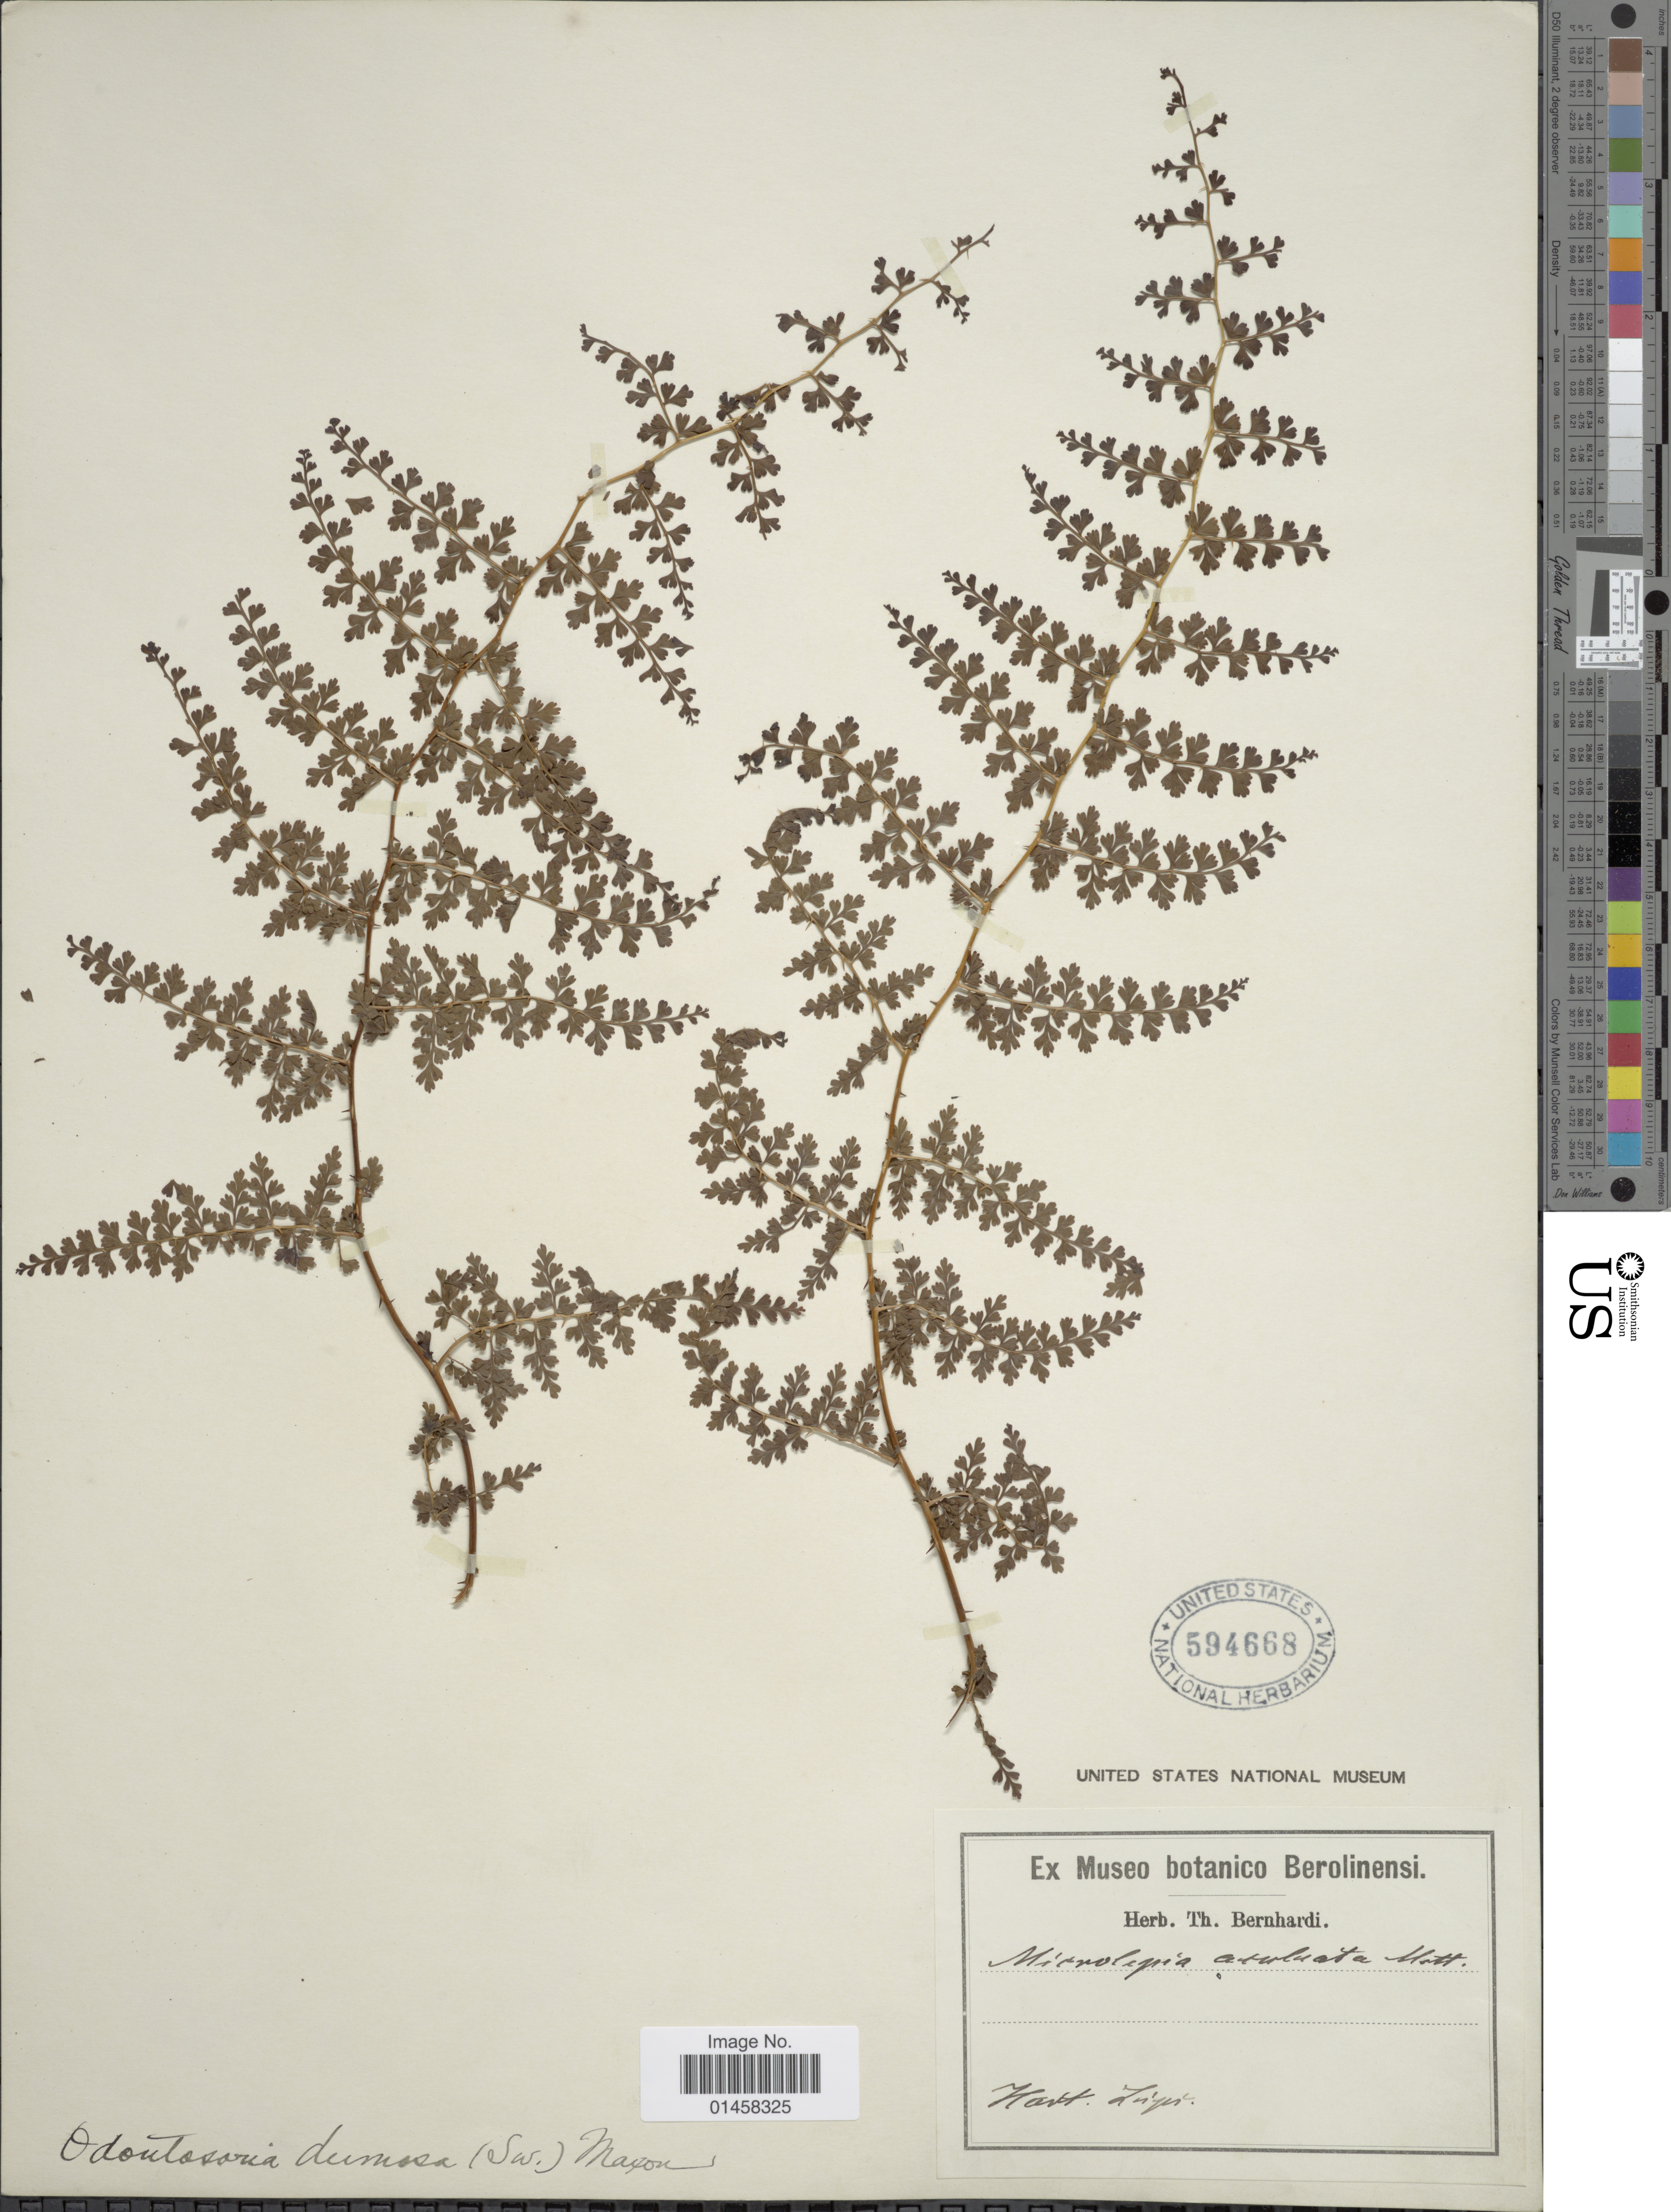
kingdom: Plantae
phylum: Tracheophyta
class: Polypodiopsida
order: Polypodiales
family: Lindsaeaceae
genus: Odontosoria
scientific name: Odontosoria aculeata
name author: (L.) J. Sm.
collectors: ex herb. Bernhardi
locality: Hort. Lipsi [interpreted]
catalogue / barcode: US 594668